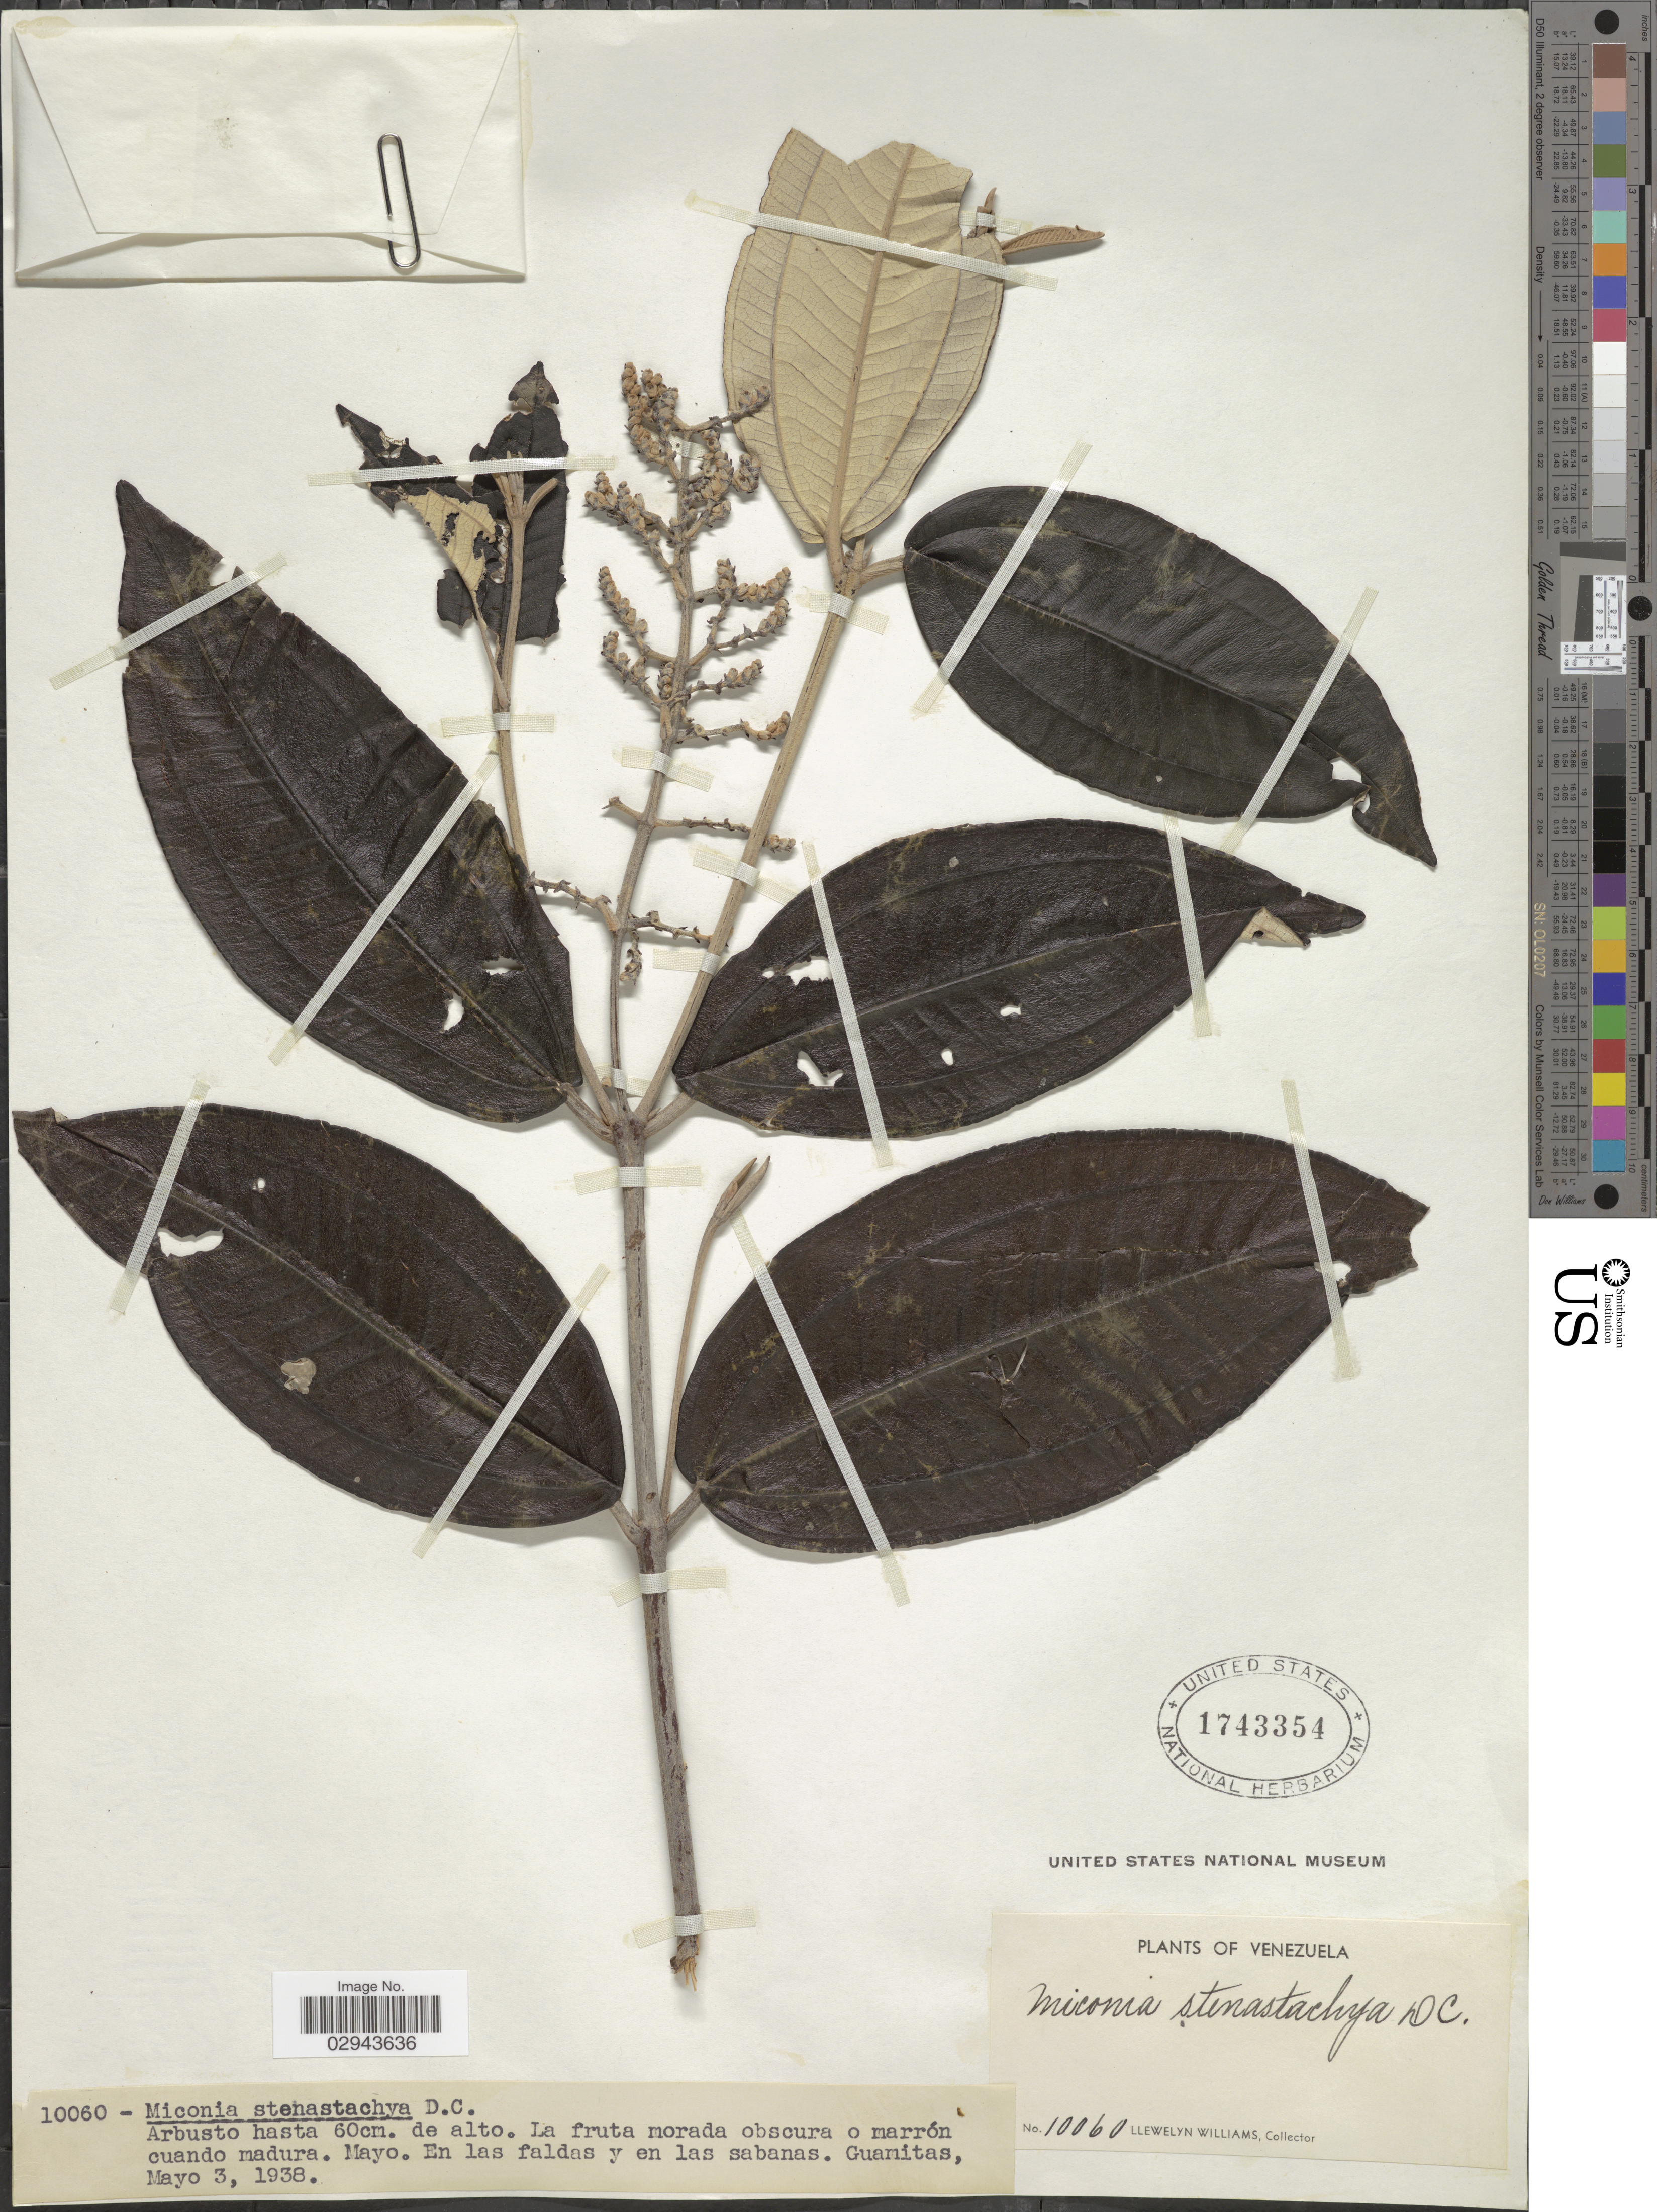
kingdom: Plantae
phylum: Tracheophyta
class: Magnoliopsida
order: Myrtales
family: Melastomataceae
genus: Miconia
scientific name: Miconia stenostachya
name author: DC.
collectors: Ll. Williams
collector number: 10060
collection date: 1938-05-03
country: Venezuela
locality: Guamitas.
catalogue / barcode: US 1743354